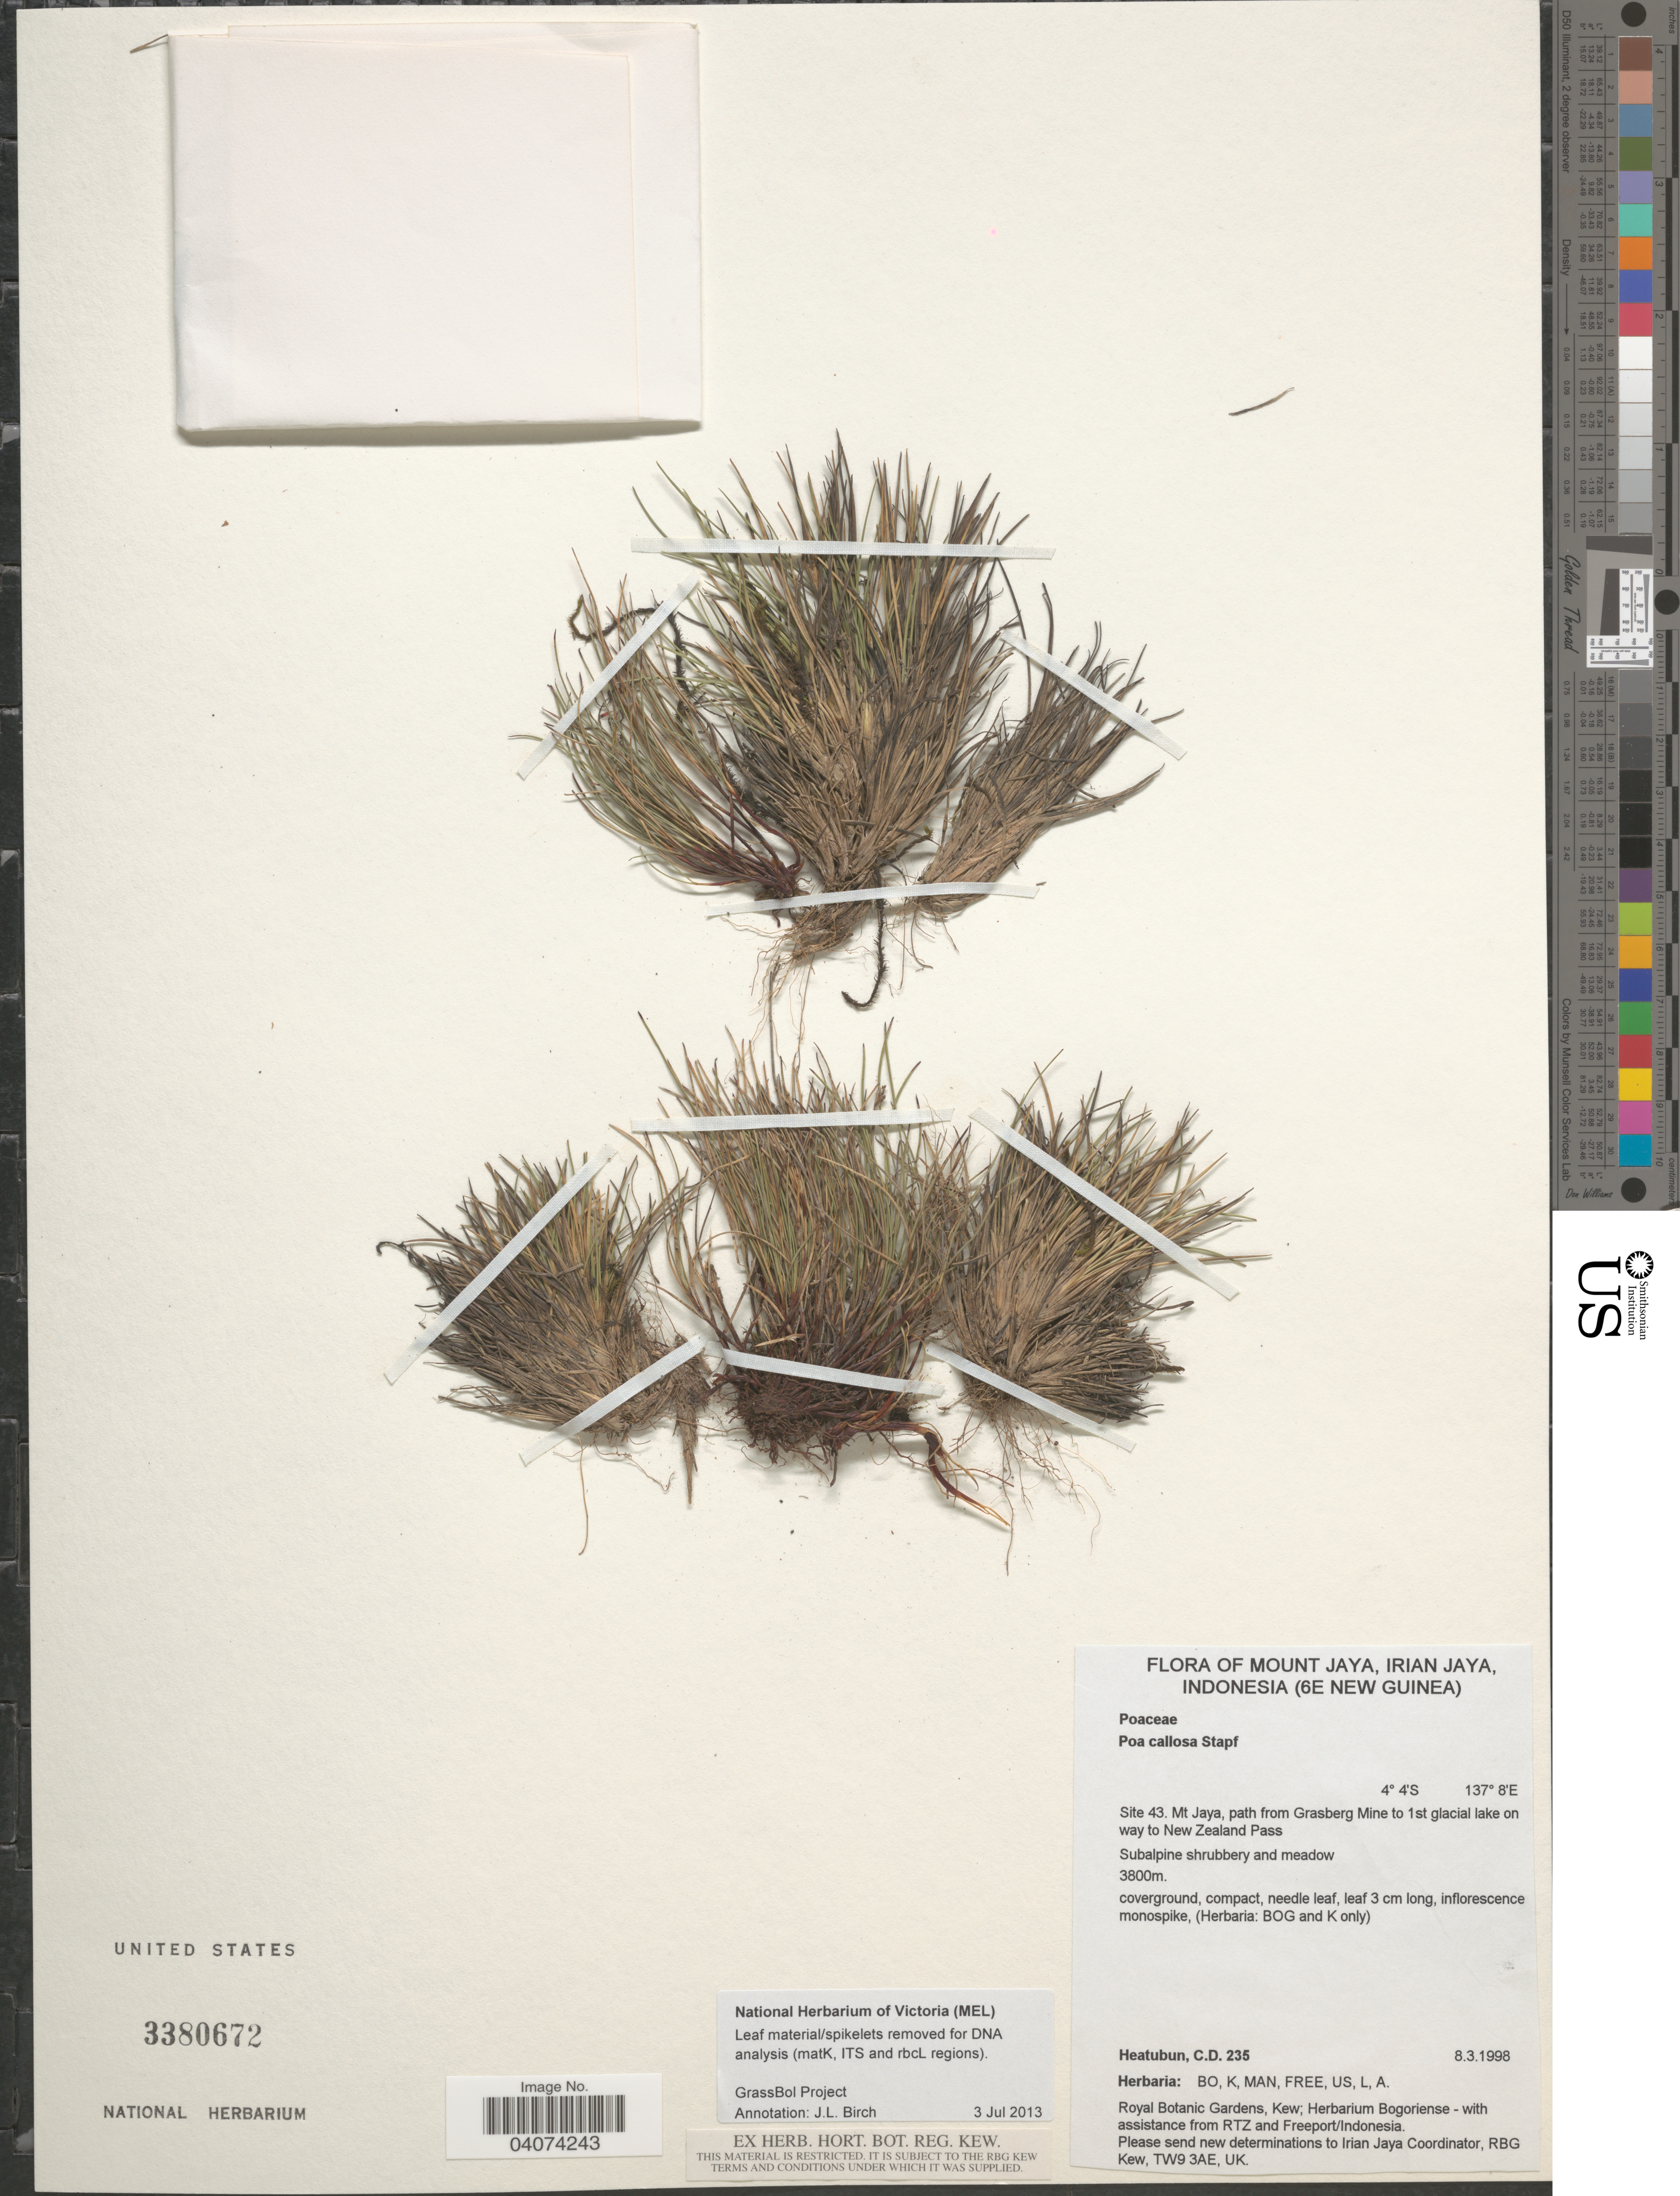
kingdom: Plantae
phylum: Tracheophyta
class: Liliopsida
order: Poales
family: Poaceae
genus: Poa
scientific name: Poa callosa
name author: Stapf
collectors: C. Heatubun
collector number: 235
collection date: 1998-03-08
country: Indonesia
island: New Guinea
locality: Mount Jaya, Irian Jaya, (6E New Guinea). Site 43. Mt. Jaya, path from Grasberg mine to 1st glacial lake on way to New Zealand Pass.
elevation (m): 3800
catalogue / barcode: US 3380672